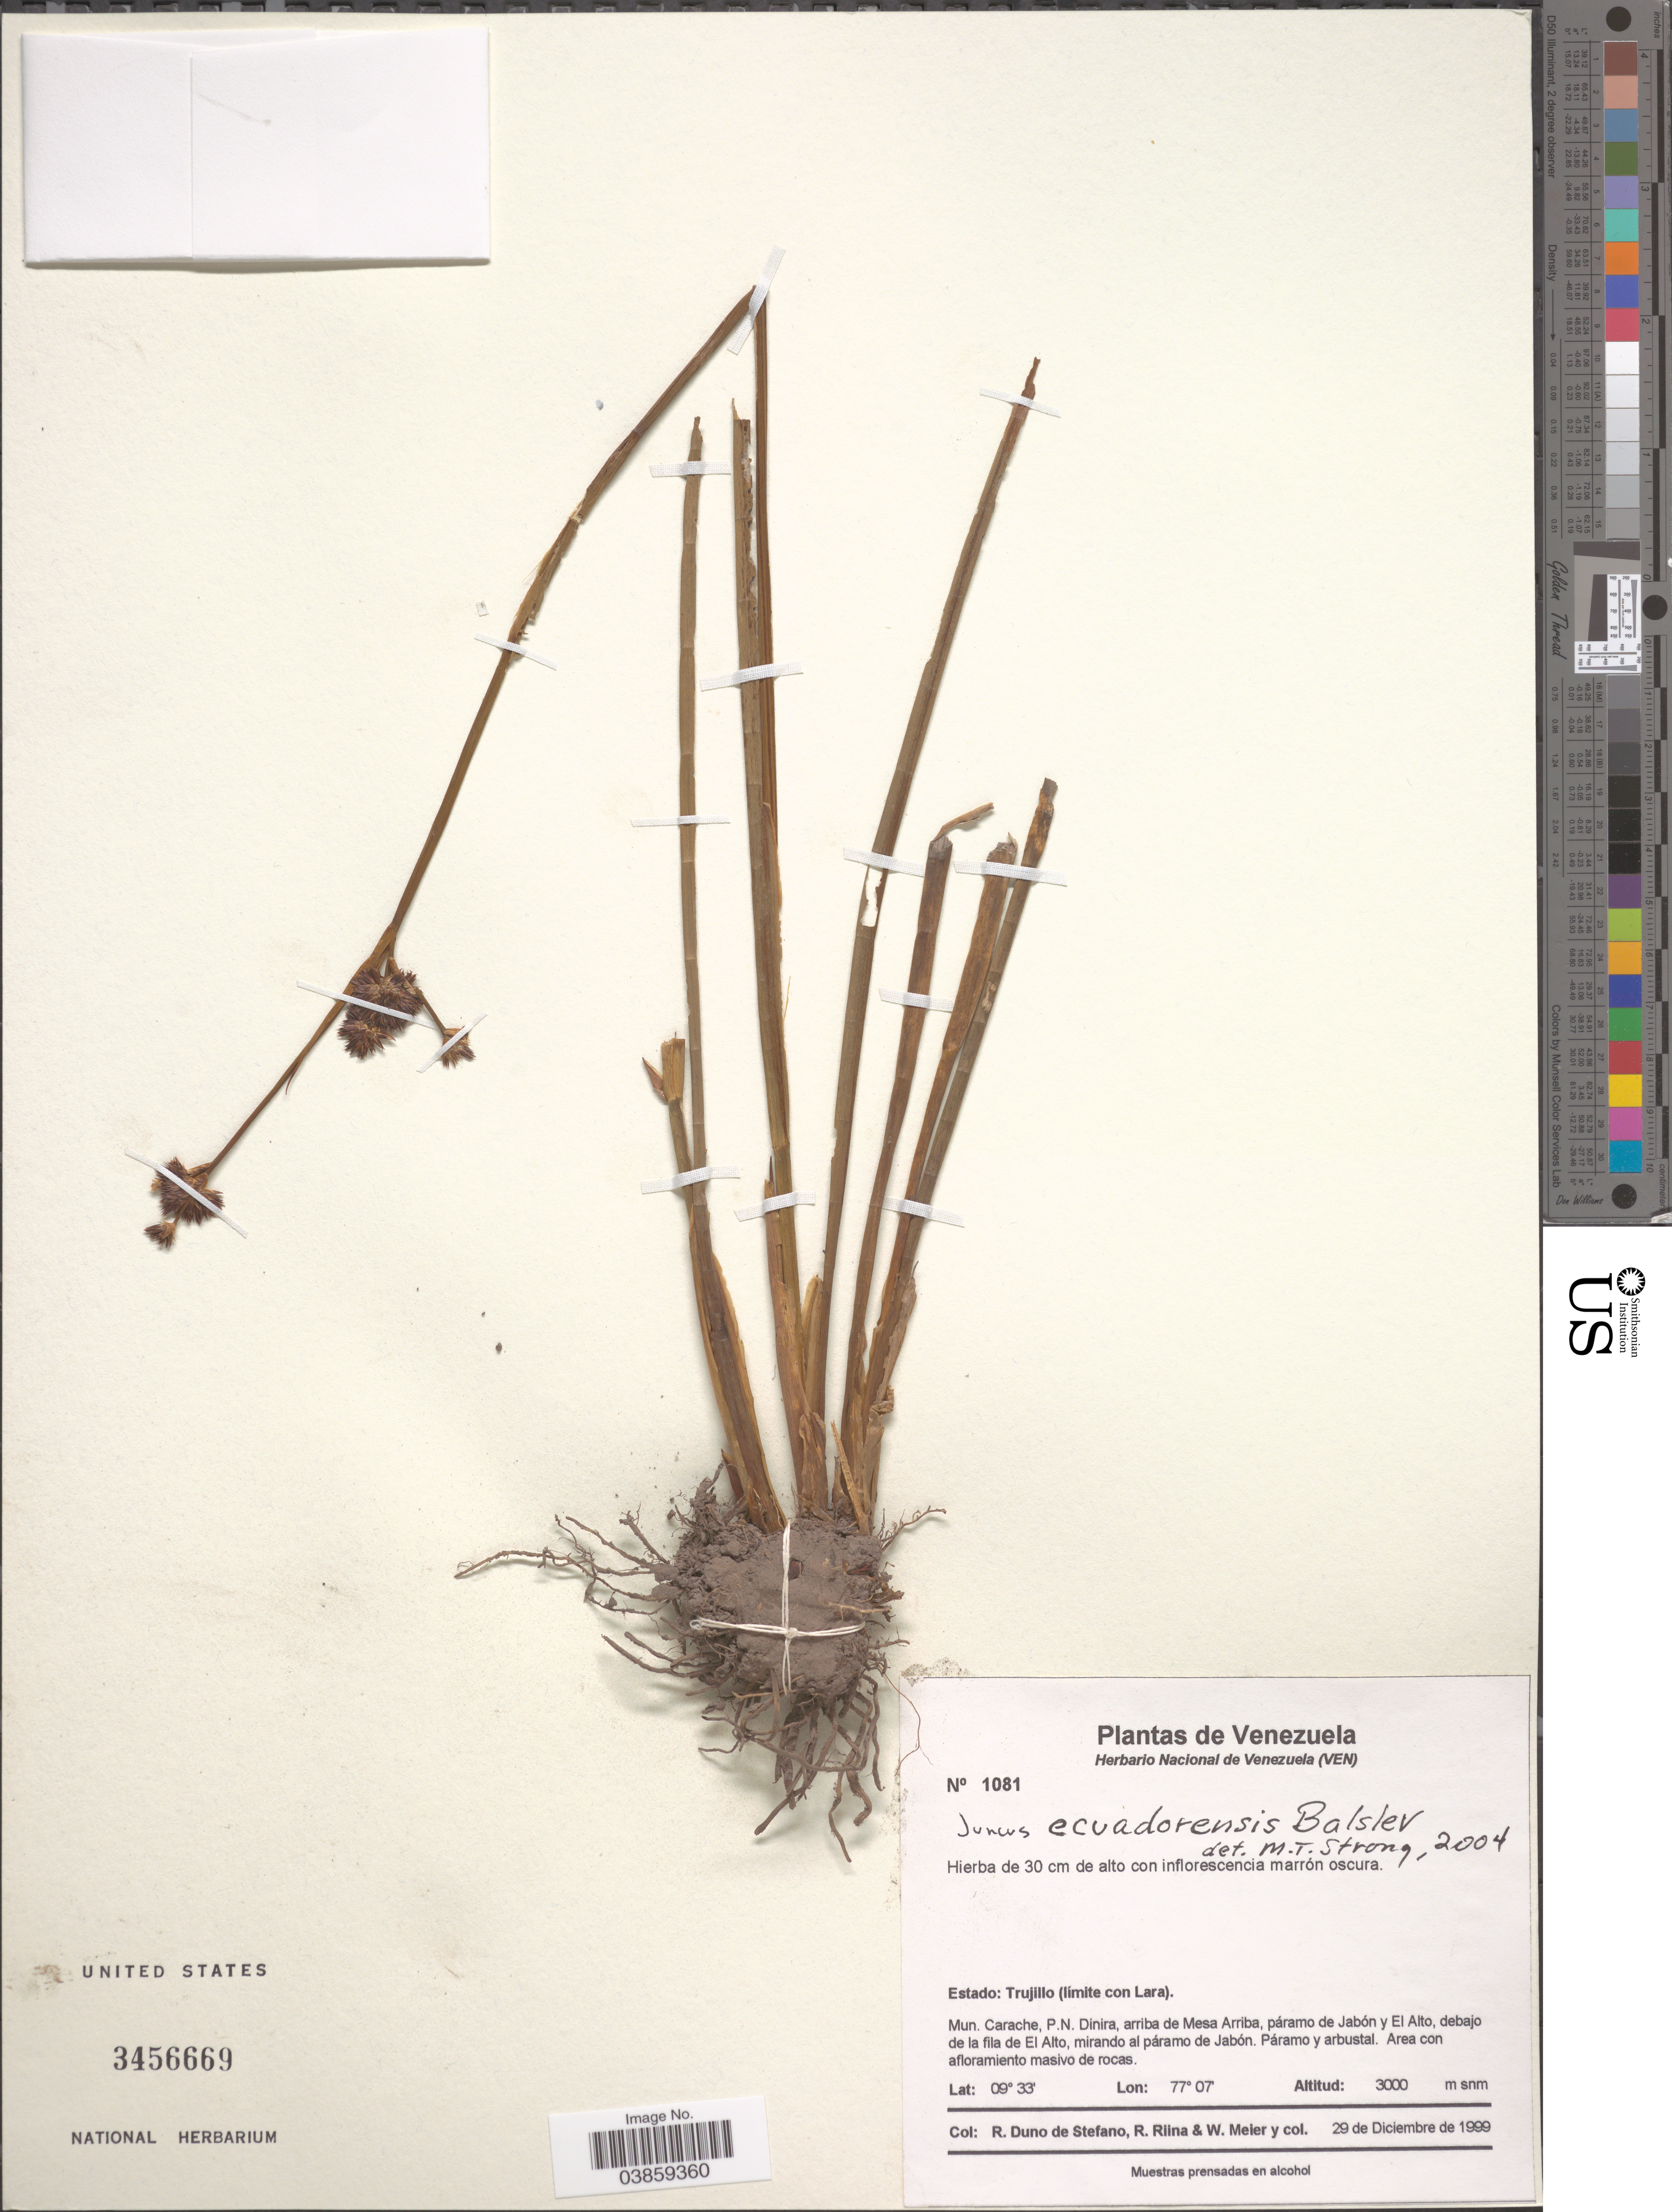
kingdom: Plantae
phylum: Tracheophyta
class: Liliopsida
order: Poales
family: Juncaceae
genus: Juncus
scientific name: Juncus ecuadoriensis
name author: Balslev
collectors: R. Duno de Stefano, R. Riina, W. Meier & W. Colenso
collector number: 1081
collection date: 1999-12-29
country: Venezuela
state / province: Trujillo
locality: Estado Trujillo (límite con Lara). Mun. Carache, P.N. Dinira, arriba de Mesa Arriba, páramo de Jabón y El Alto, debajo de la fila de El Alto, mirando al páramo de Jabón.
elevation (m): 3000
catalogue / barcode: US 3456669